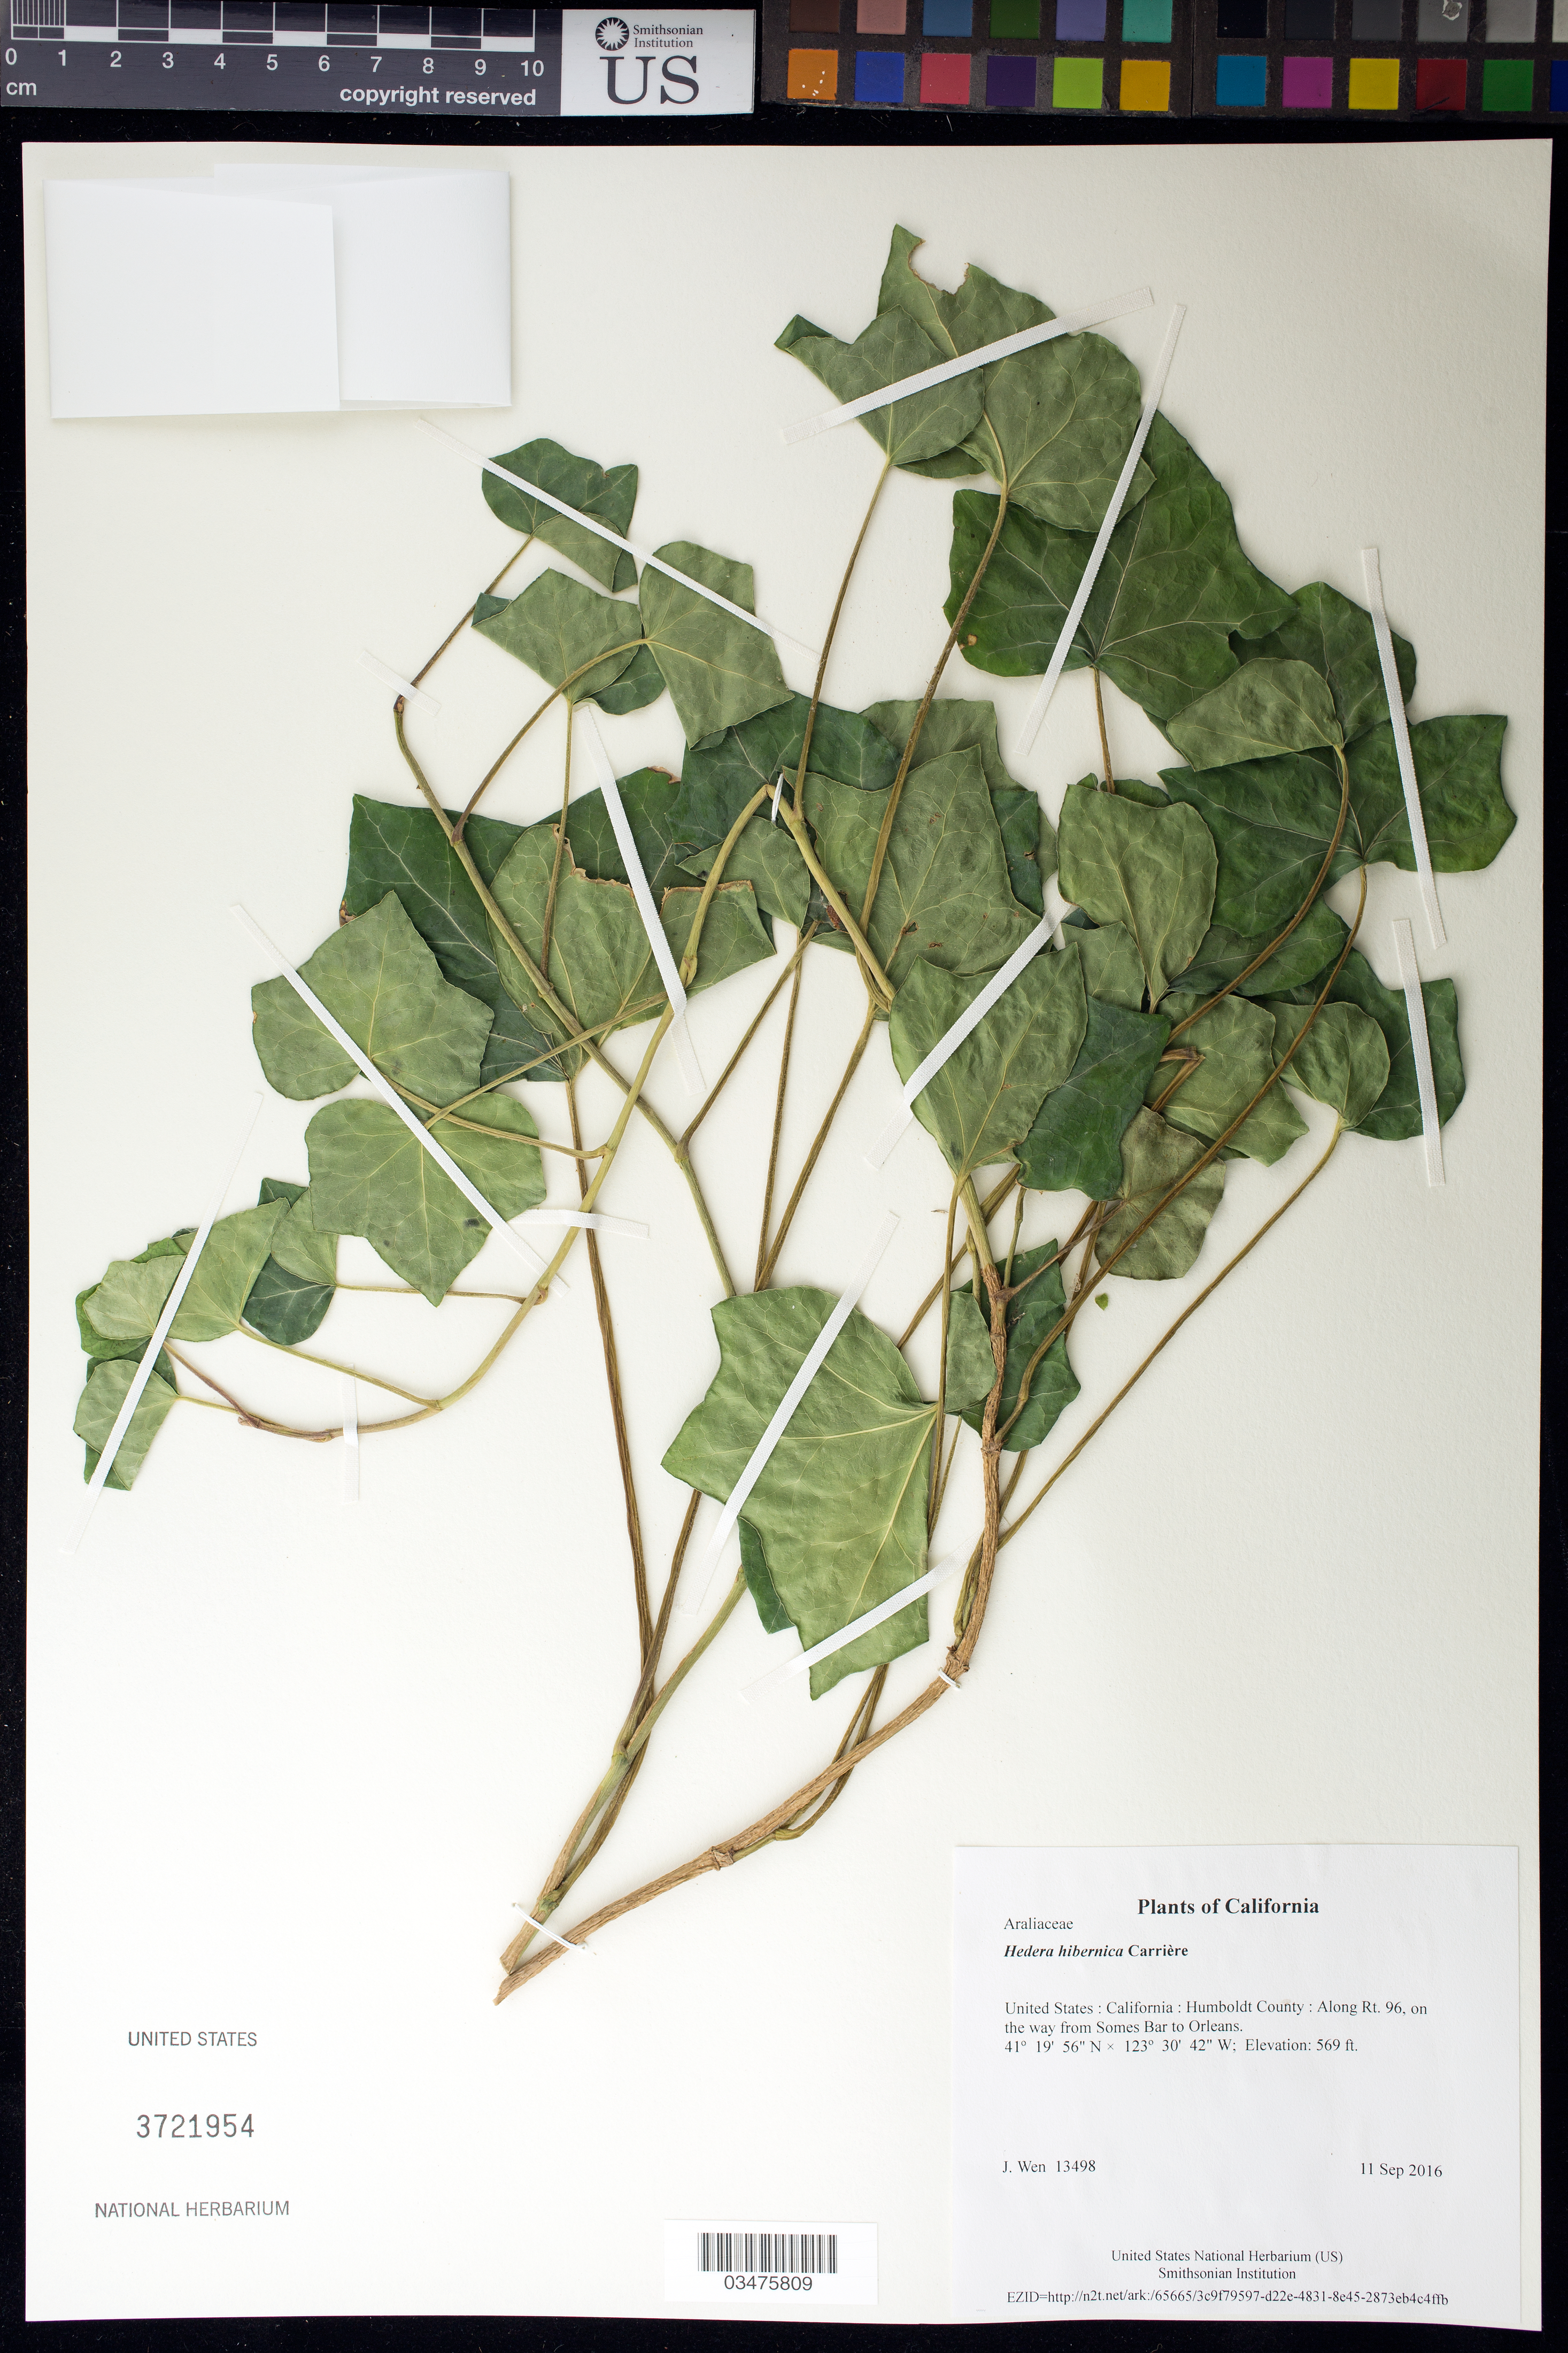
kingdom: Plantae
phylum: Tracheophyta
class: Magnoliopsida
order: Apiales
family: Araliaceae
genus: Hedera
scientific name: Hedera hibernica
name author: (G. Kirchn.) Bean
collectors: J. Wen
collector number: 13498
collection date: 2016-09-11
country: United States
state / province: California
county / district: Humboldt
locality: Along Rt. 96, on the way from Somes Bar to Orleans.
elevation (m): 173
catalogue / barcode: US 3721954